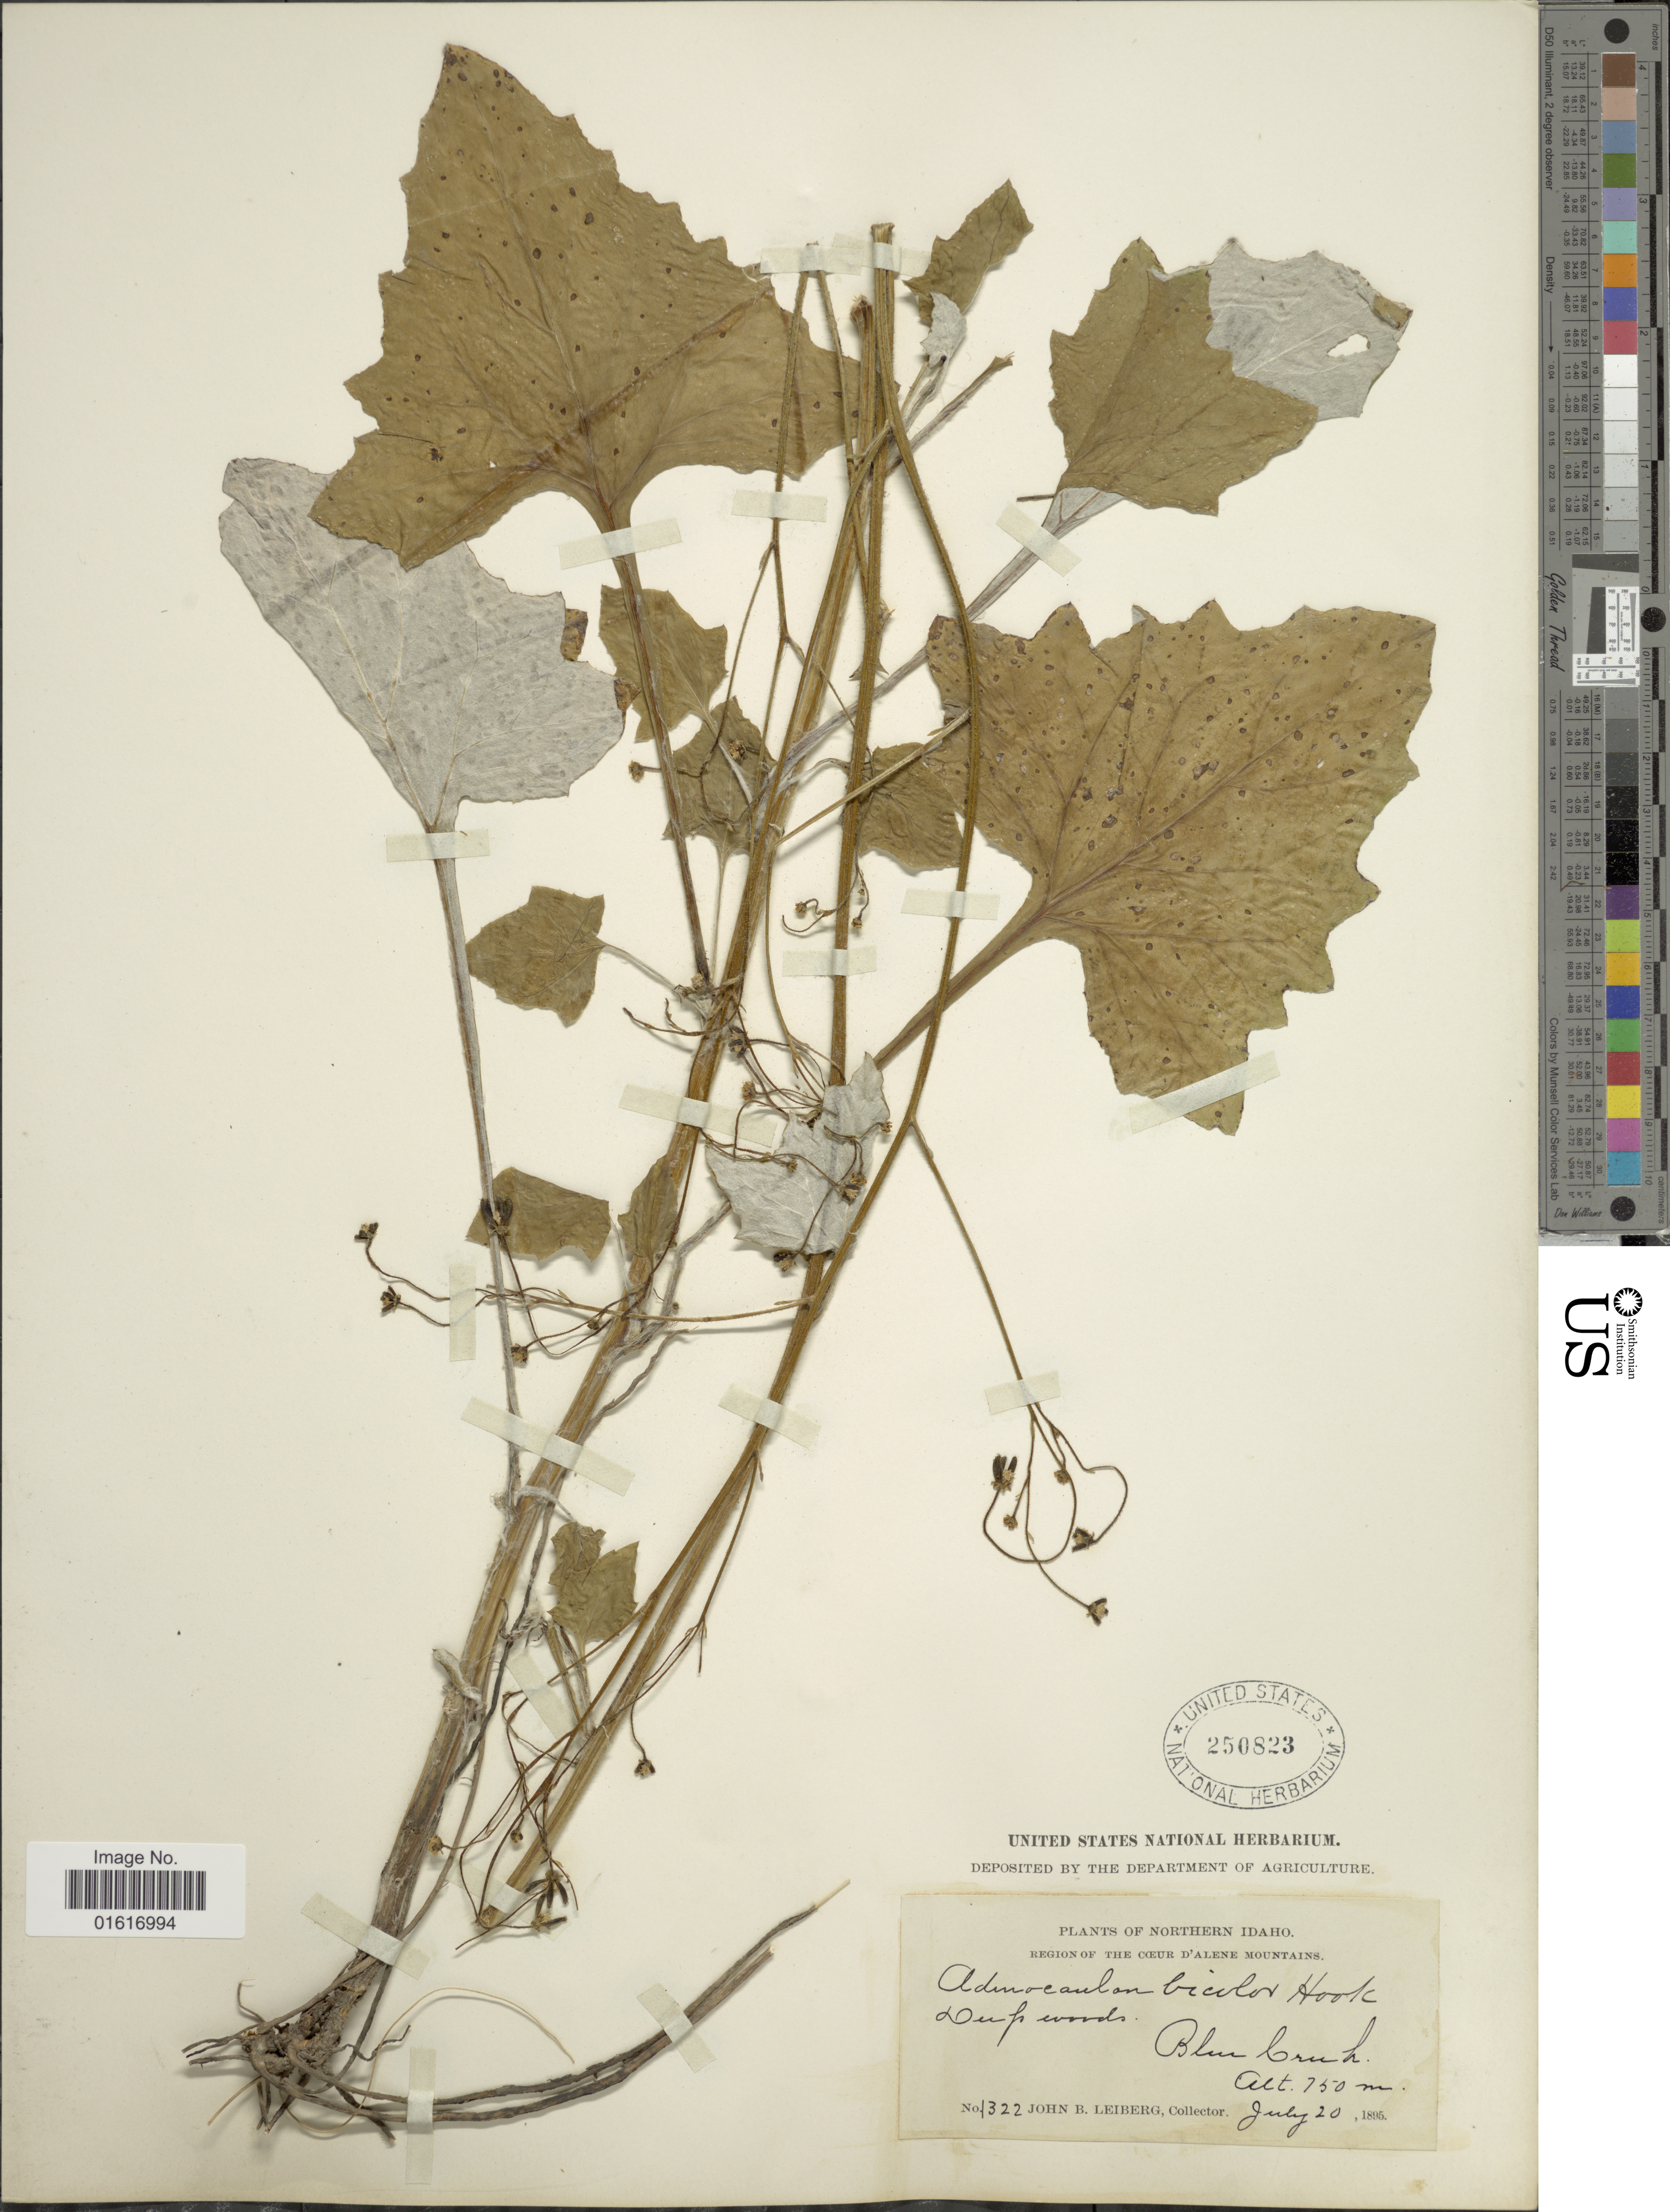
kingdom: Plantae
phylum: Tracheophyta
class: Magnoliopsida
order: Asterales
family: Asteraceae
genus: Adenocaulon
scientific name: Adenocaulon bicolor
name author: Hook.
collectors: J. B. Leiberg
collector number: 1322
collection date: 1895-07-20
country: United States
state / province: Idaho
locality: Northern Idaho, Coeur D'Alene Mountains, Blue Creek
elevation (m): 750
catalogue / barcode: US 250823